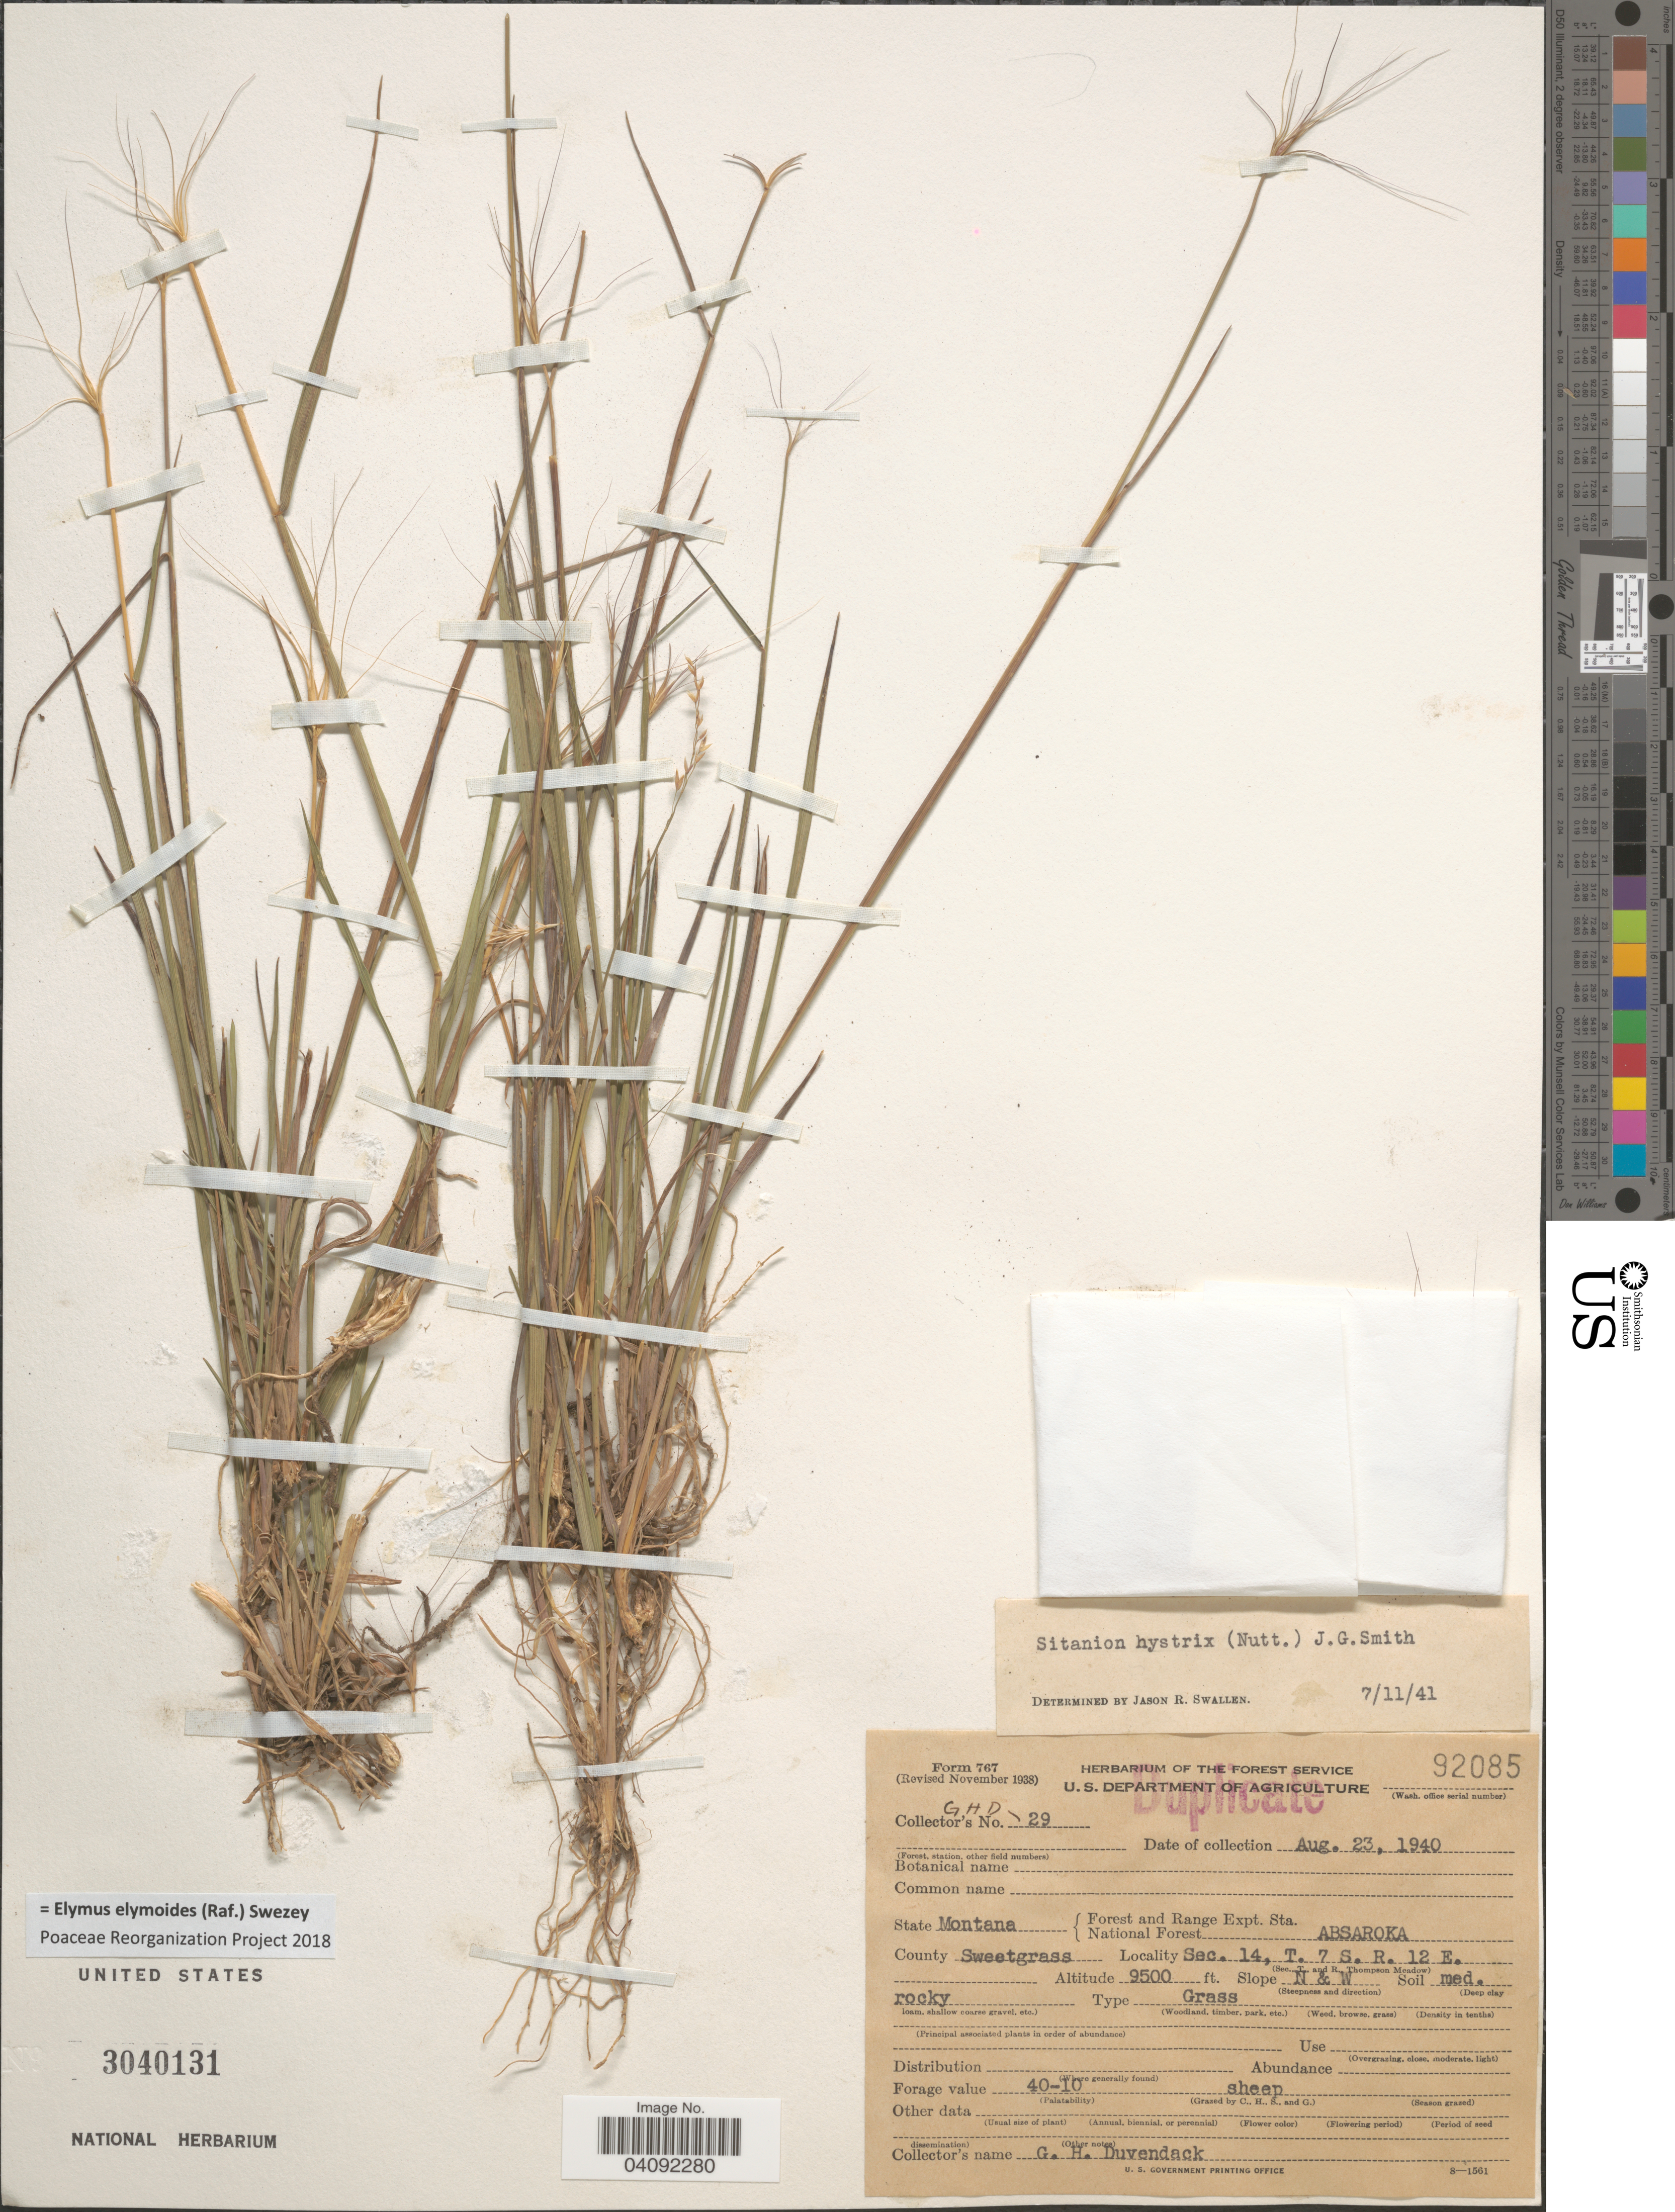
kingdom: Plantae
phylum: Tracheophyta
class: Liliopsida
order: Poales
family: Poaceae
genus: Elymus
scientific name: Elymus elymoides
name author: (Raf.) Swezey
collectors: G. Duvendack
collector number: GHD-29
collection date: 1940-08-23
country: United States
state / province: Montana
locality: Forest and Range Expt. Sta. National Forest Absaroka. County Sweetgrass. Sec. 14, T. 7 S. R. 12 E.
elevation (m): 2896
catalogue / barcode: US 3040131